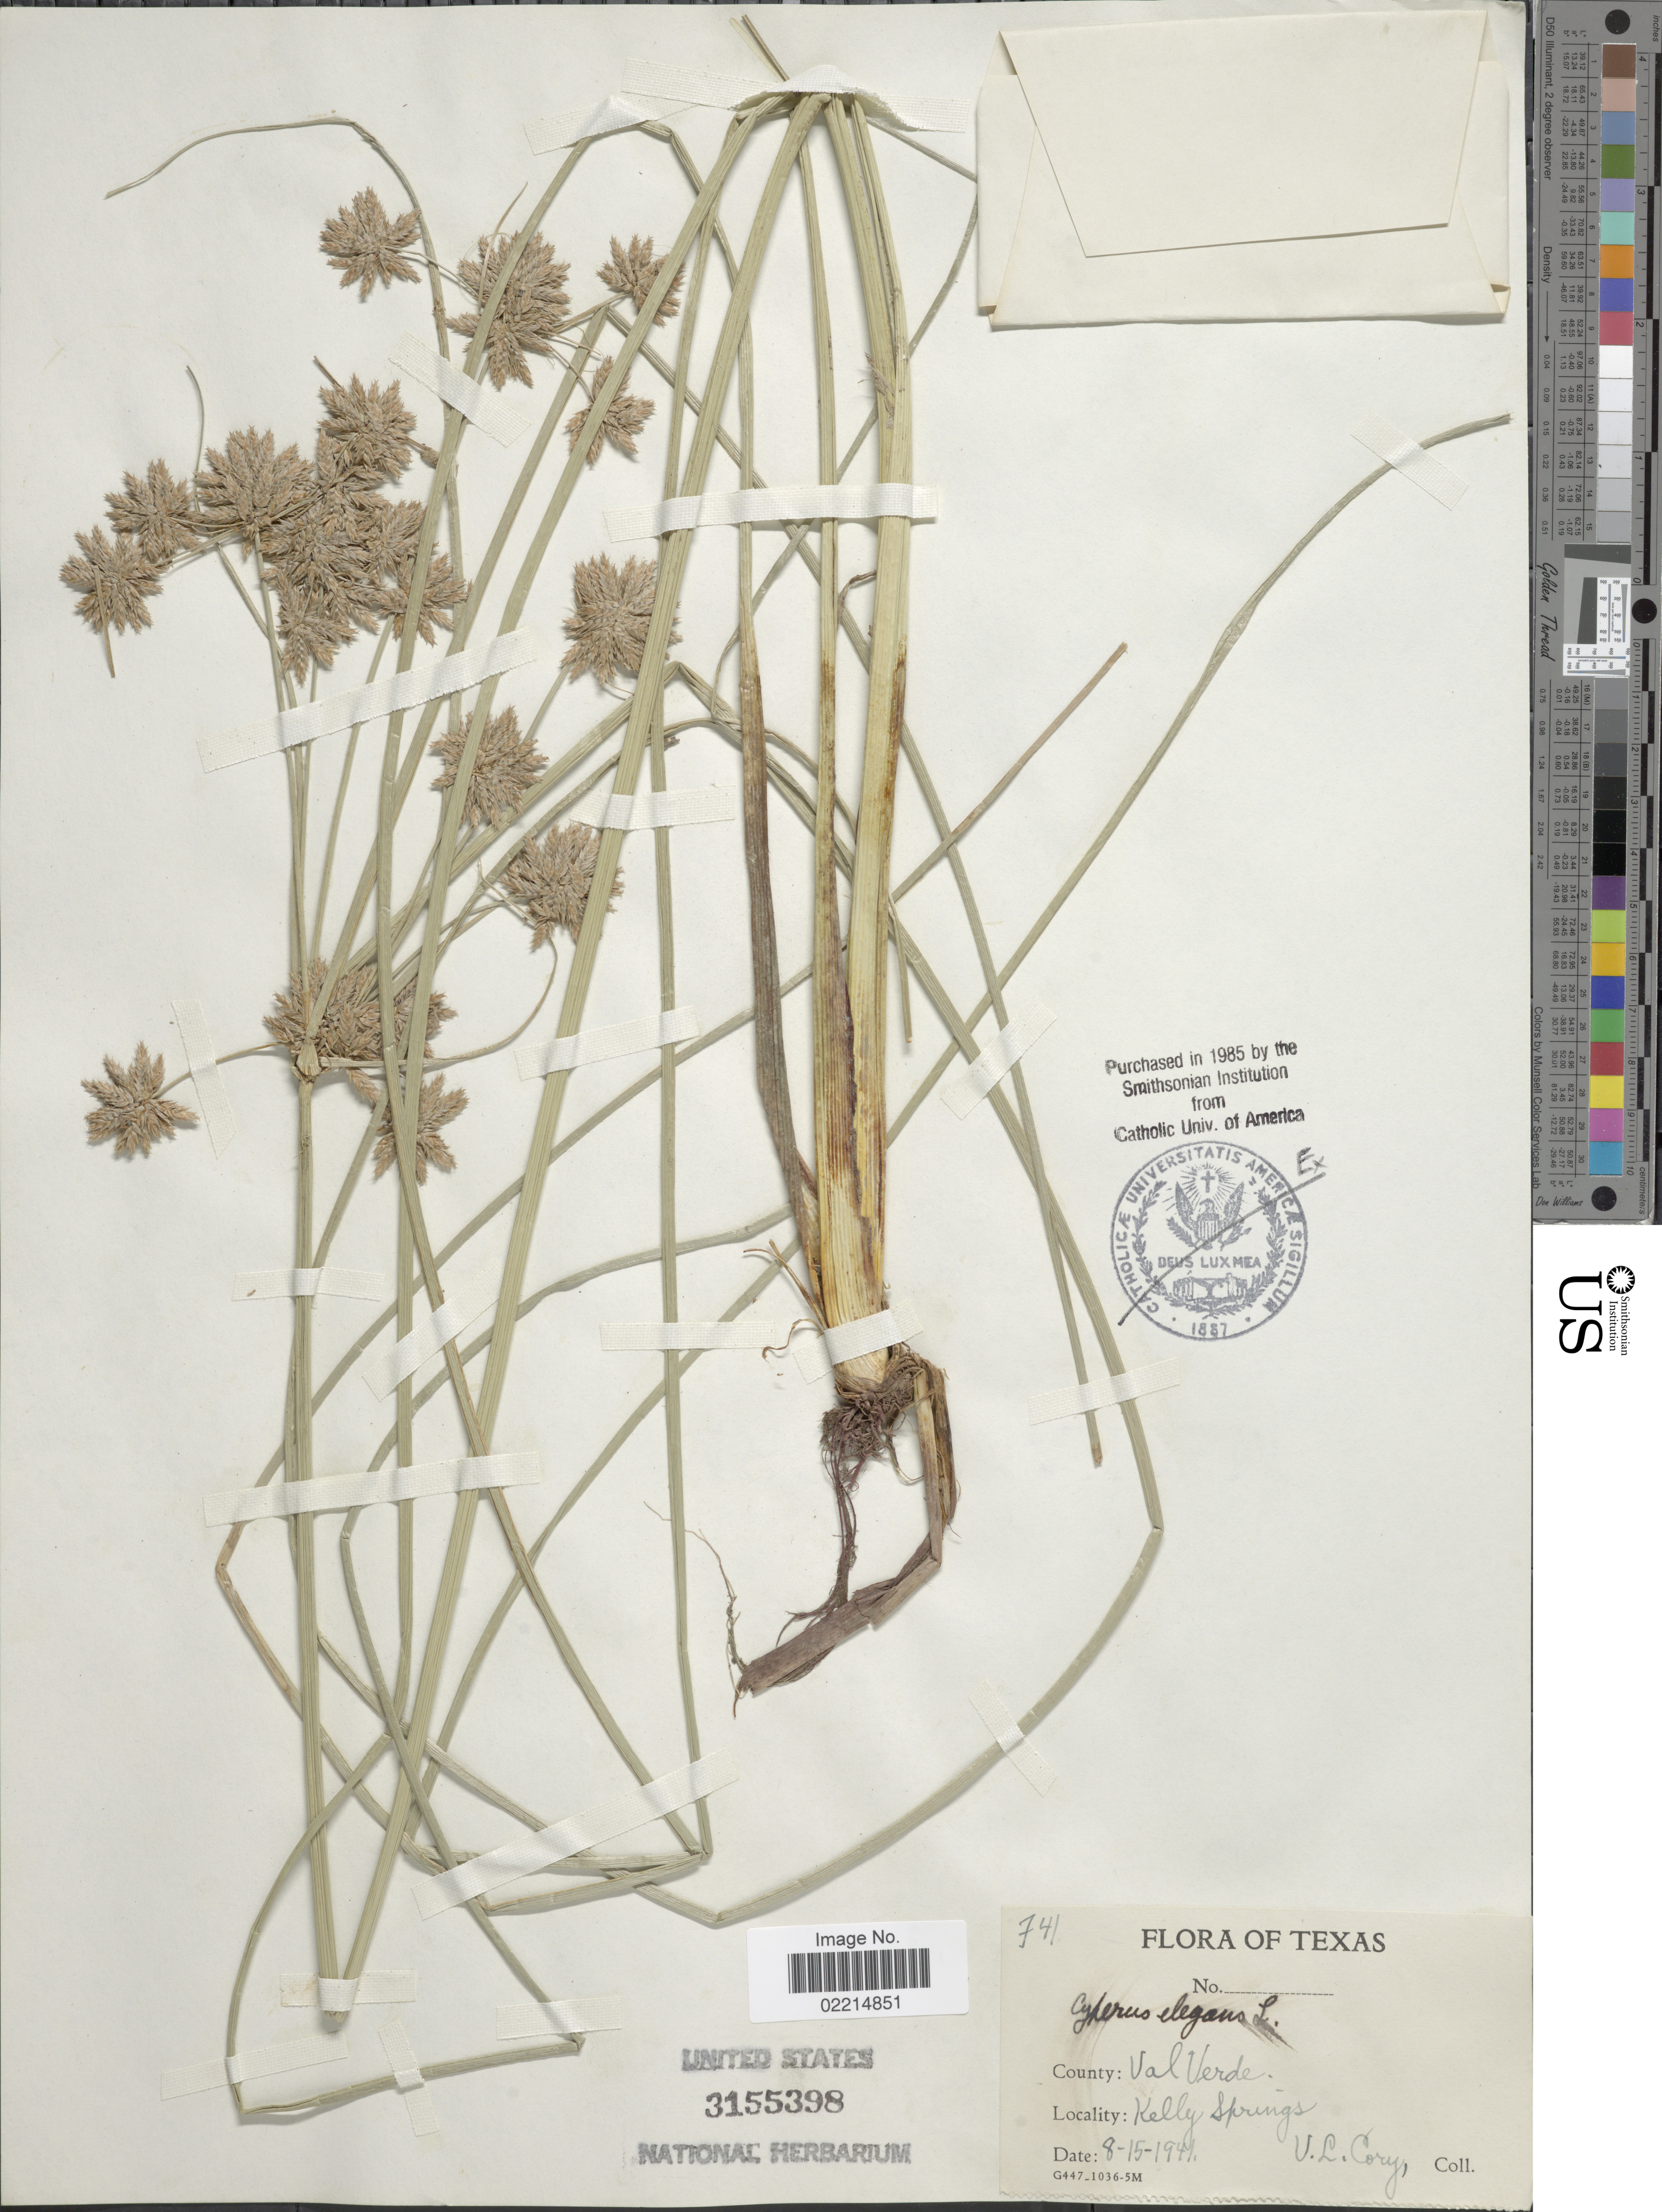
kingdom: Plantae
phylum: Tracheophyta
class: Liliopsida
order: Poales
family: Cyperaceae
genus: Cyperus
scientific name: Cyperus elegans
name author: L.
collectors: V. Cory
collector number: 741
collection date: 1941-08-15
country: United States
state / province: Texas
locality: Val Verde, Kelly Springs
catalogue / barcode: US 3155398